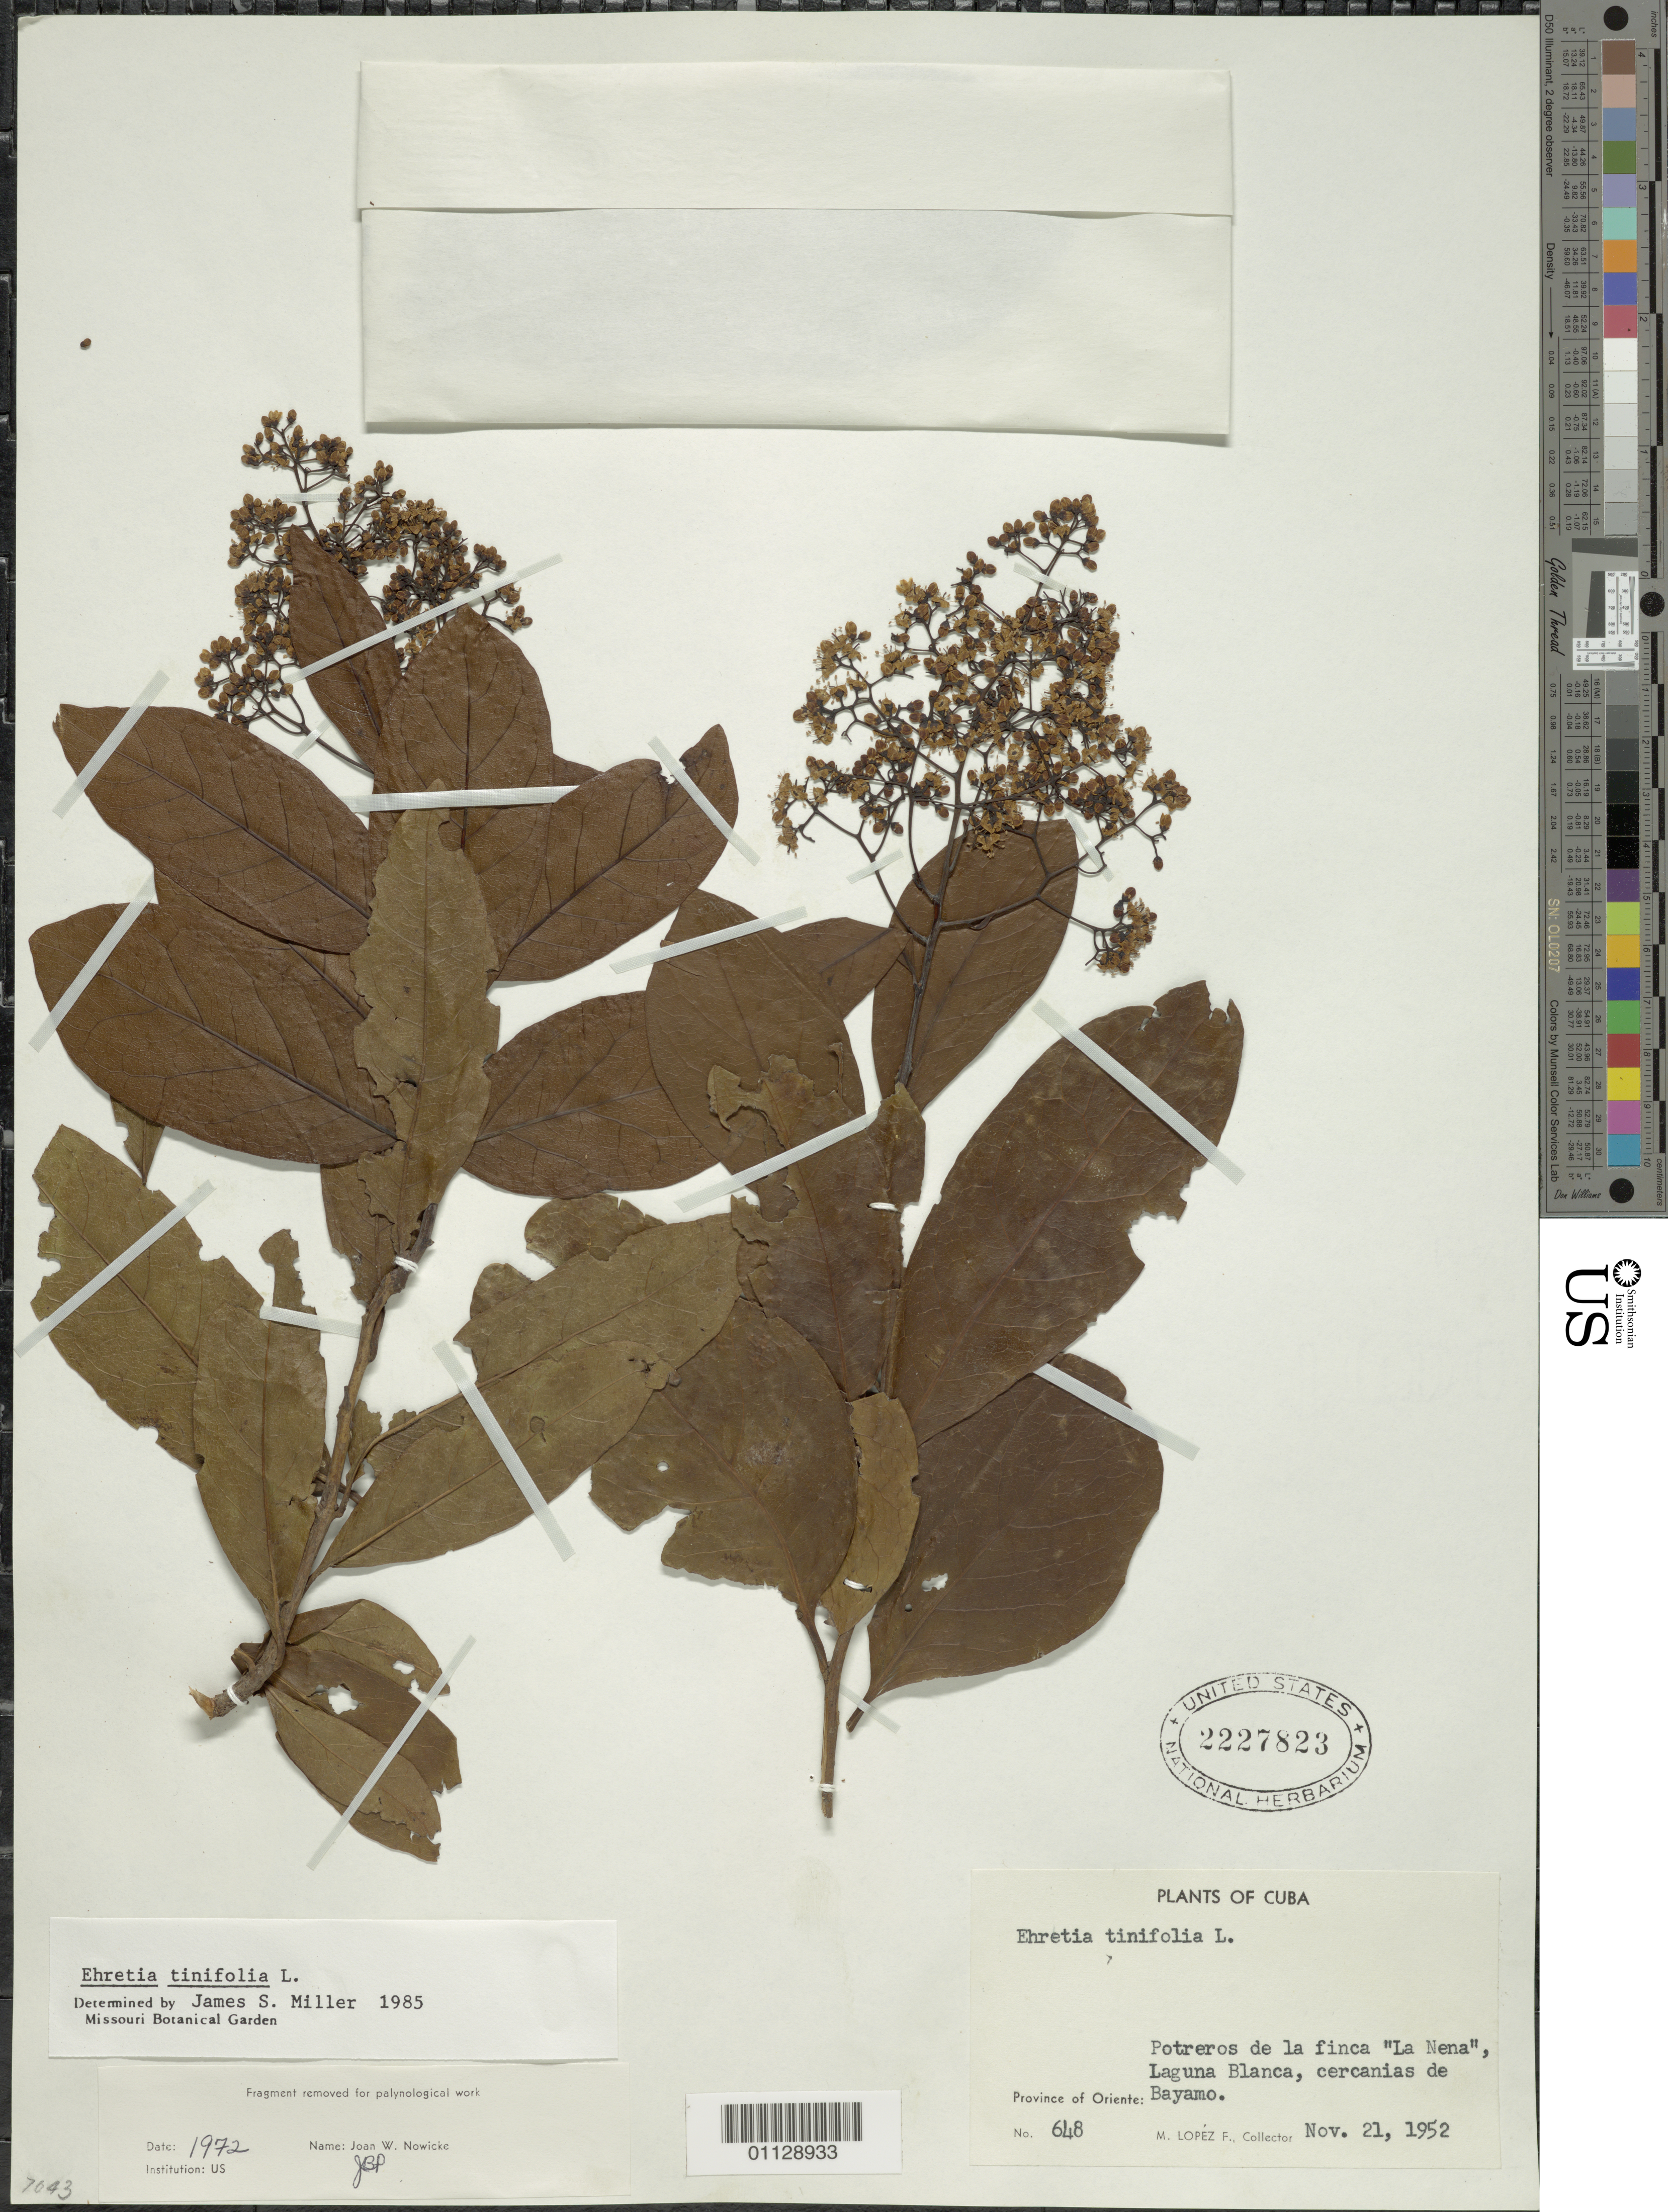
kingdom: Plantae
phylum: Tracheophyta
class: Magnoliopsida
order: Boraginales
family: Ehretiaceae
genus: Ehretia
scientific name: Ehretia tinifolia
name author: L.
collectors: M. López Figueiras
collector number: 648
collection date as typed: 21 Nov 1952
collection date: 1952-11-21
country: Cuba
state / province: Oriente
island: Cuba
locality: Potretos de la finca "La Nena", Laguna Blanca, cercanias de Bayamo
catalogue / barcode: US 2227823